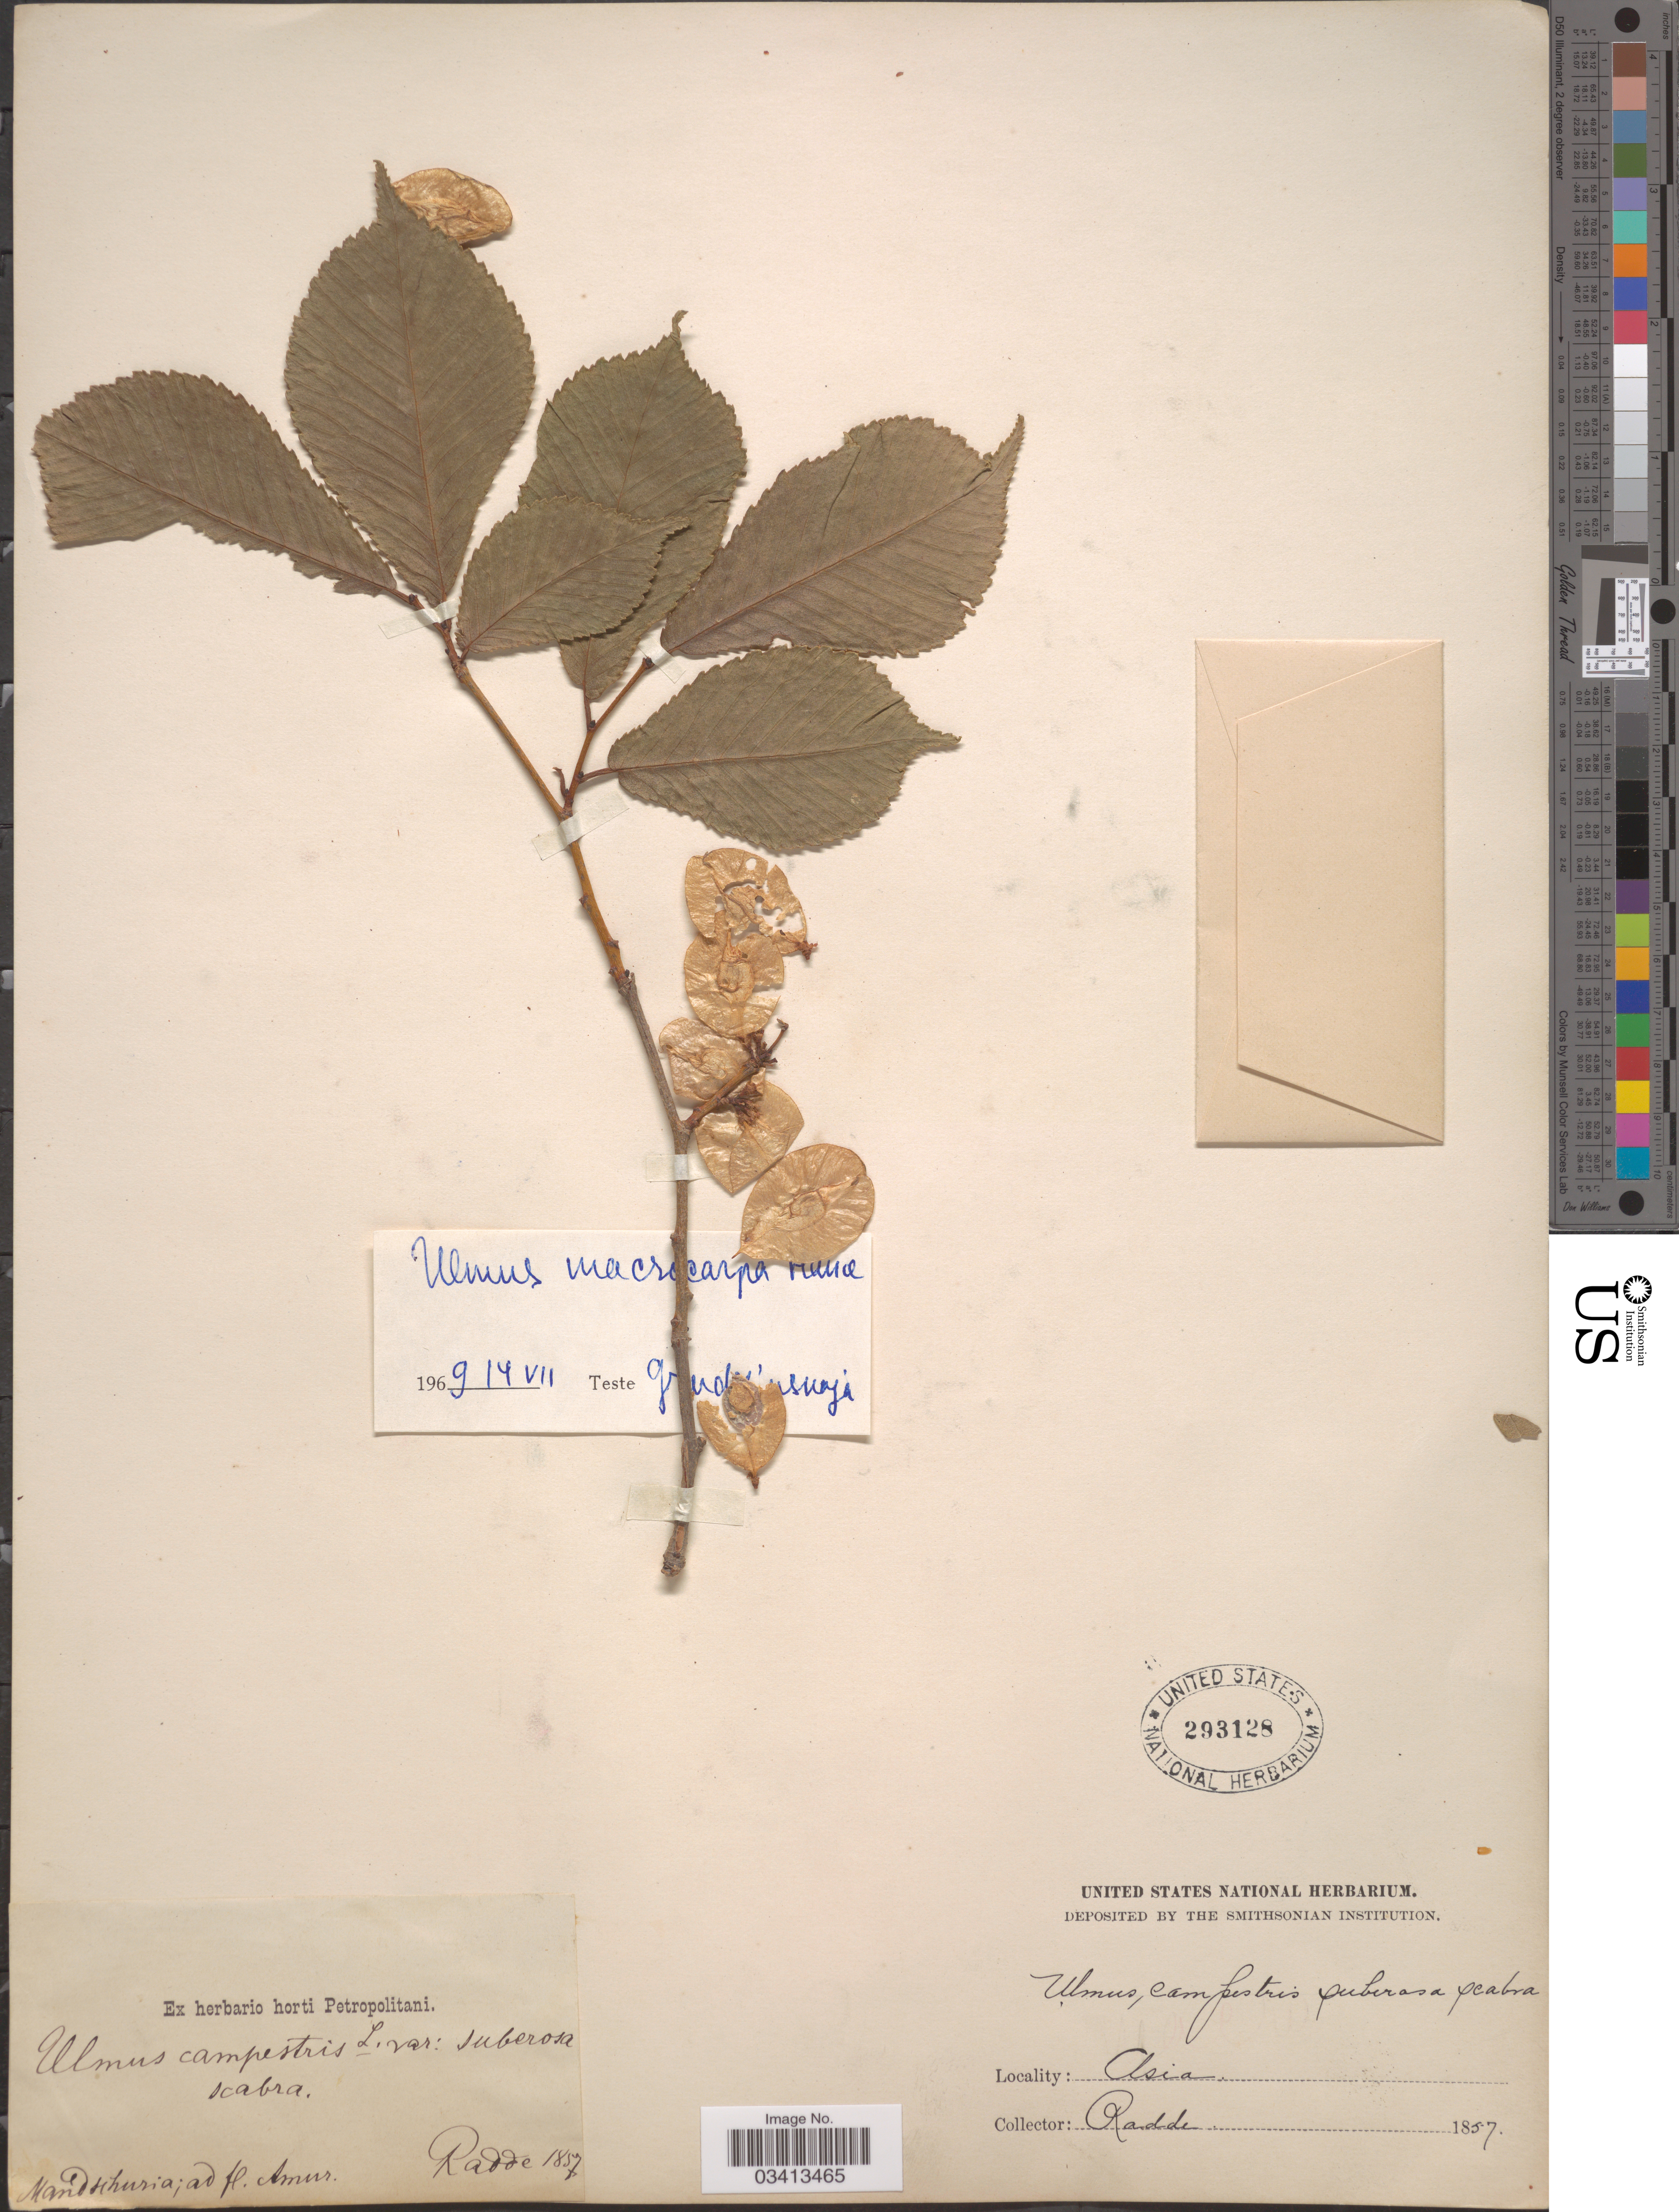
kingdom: Plantae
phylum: Tracheophyta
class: Magnoliopsida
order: Rosales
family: Ulmaceae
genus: Ulmus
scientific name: Ulmus macrocarpa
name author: Hance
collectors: Radde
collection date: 1857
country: Russian Federation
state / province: Amur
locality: Nandschuria. Asia.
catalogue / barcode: US 293128